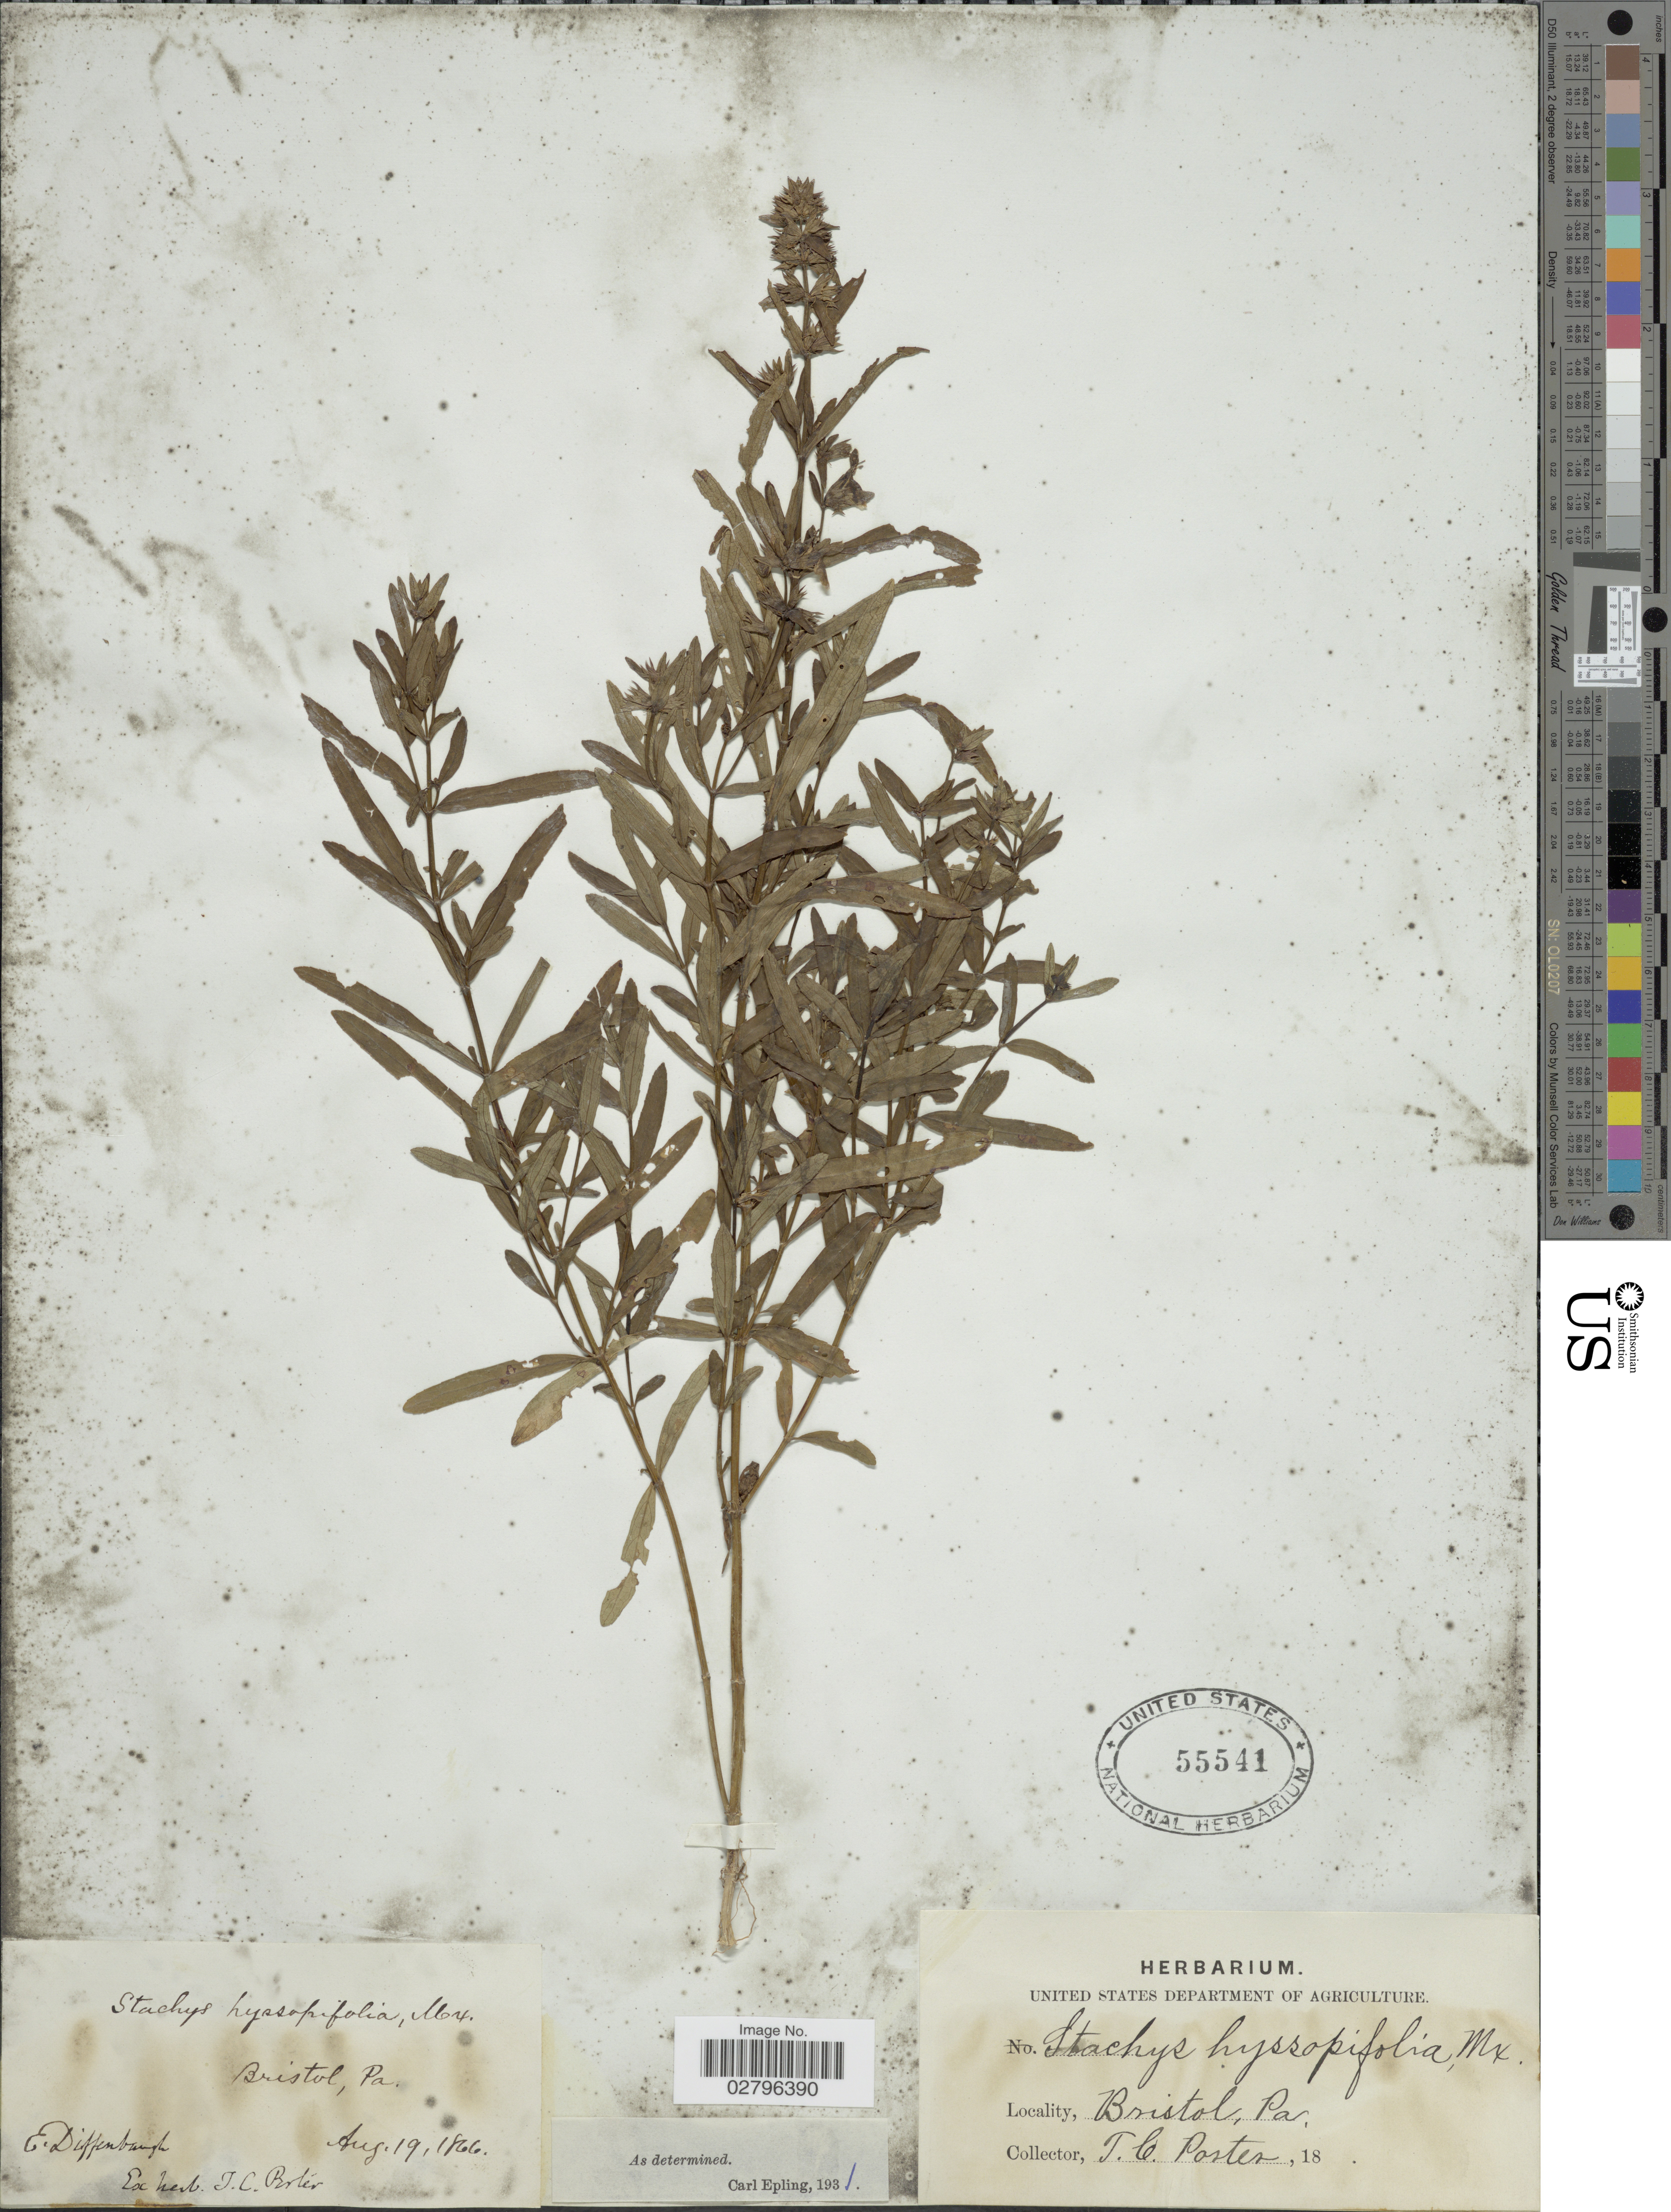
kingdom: Plantae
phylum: Tracheophyta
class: Magnoliopsida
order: Lamiales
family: Lamiaceae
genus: Stachys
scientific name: Stachys hyssopifolia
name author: Michx.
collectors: T. Porter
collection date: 1866-08-19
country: United States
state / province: Pennsylvania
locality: Bristol.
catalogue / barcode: US 55541